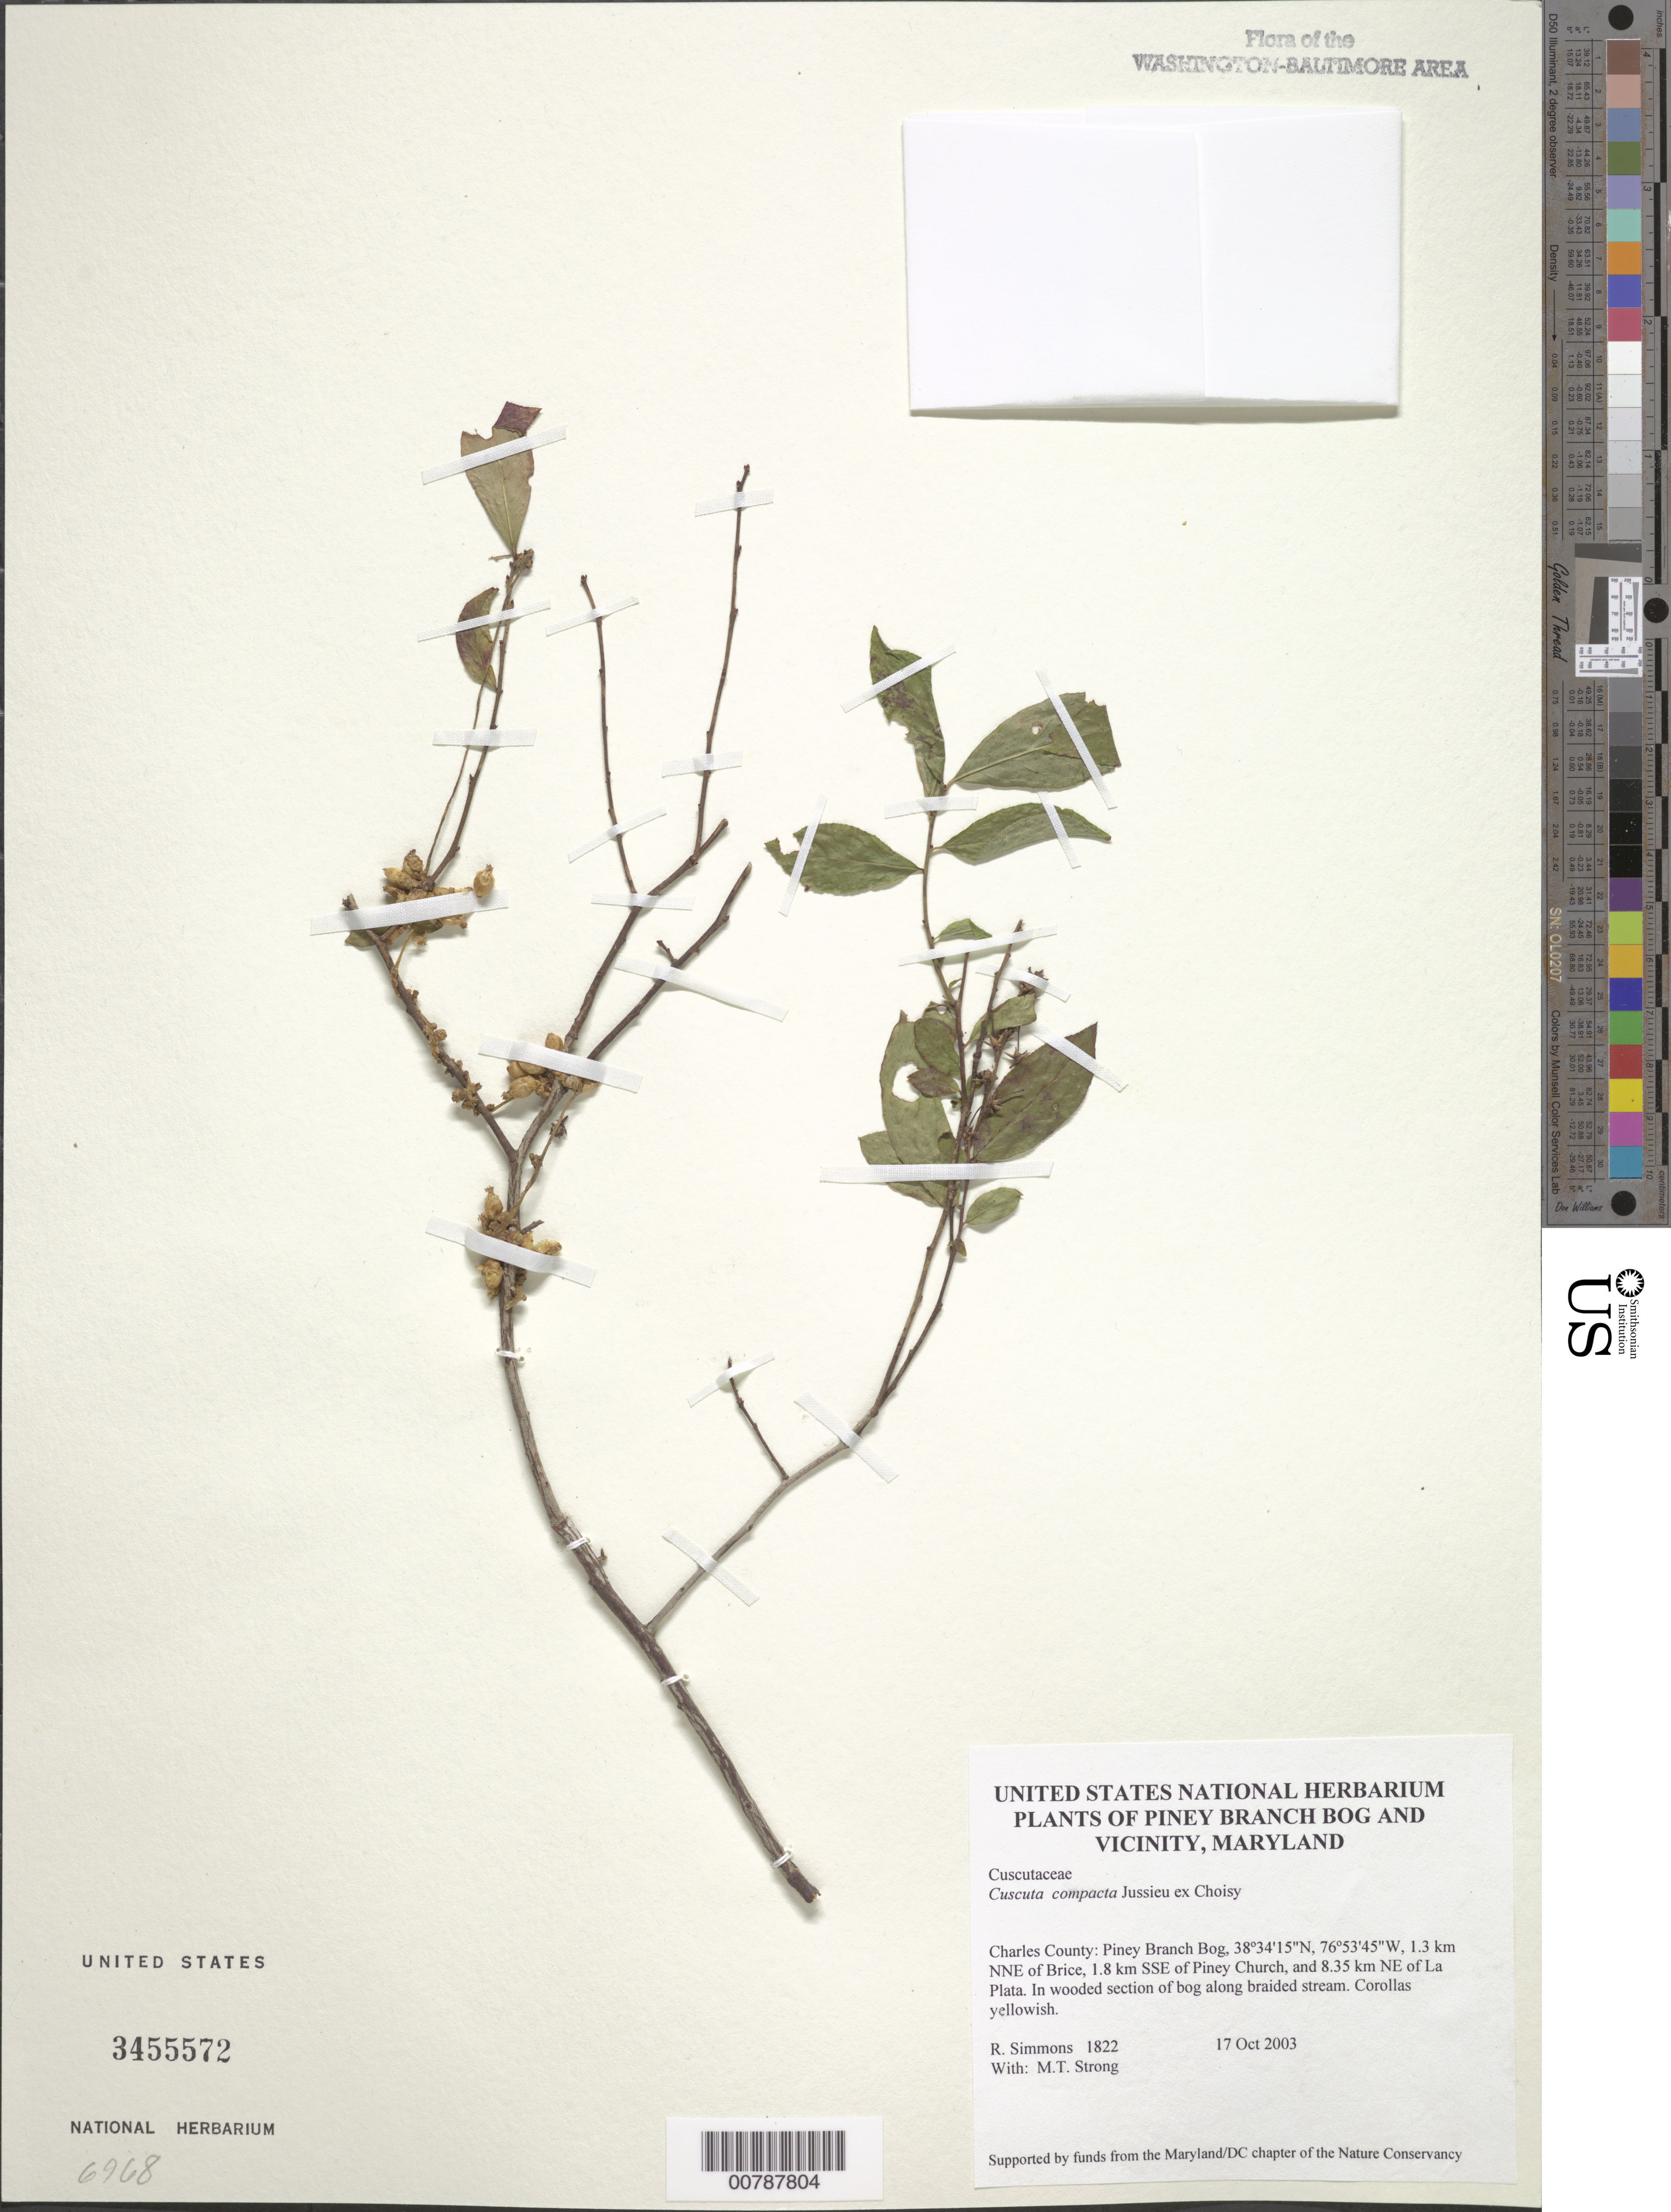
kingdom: Plantae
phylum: Tracheophyta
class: Magnoliopsida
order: Solanales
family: Convolvulaceae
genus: Cuscuta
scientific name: Cuscuta compacta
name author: Juss. ex Choisy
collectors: R. H. Simmons & M. T. Strong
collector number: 1822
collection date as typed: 17 October 2003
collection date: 2003-10-17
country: United States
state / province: Maryland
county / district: Charles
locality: Piney Branch Bog, 1.3 km NNE of Brice, 1.8 km SSE of Piney Church, and 8.35 km NE of La Plata.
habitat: In wooded section of bog along braided stream.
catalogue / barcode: US 3455572